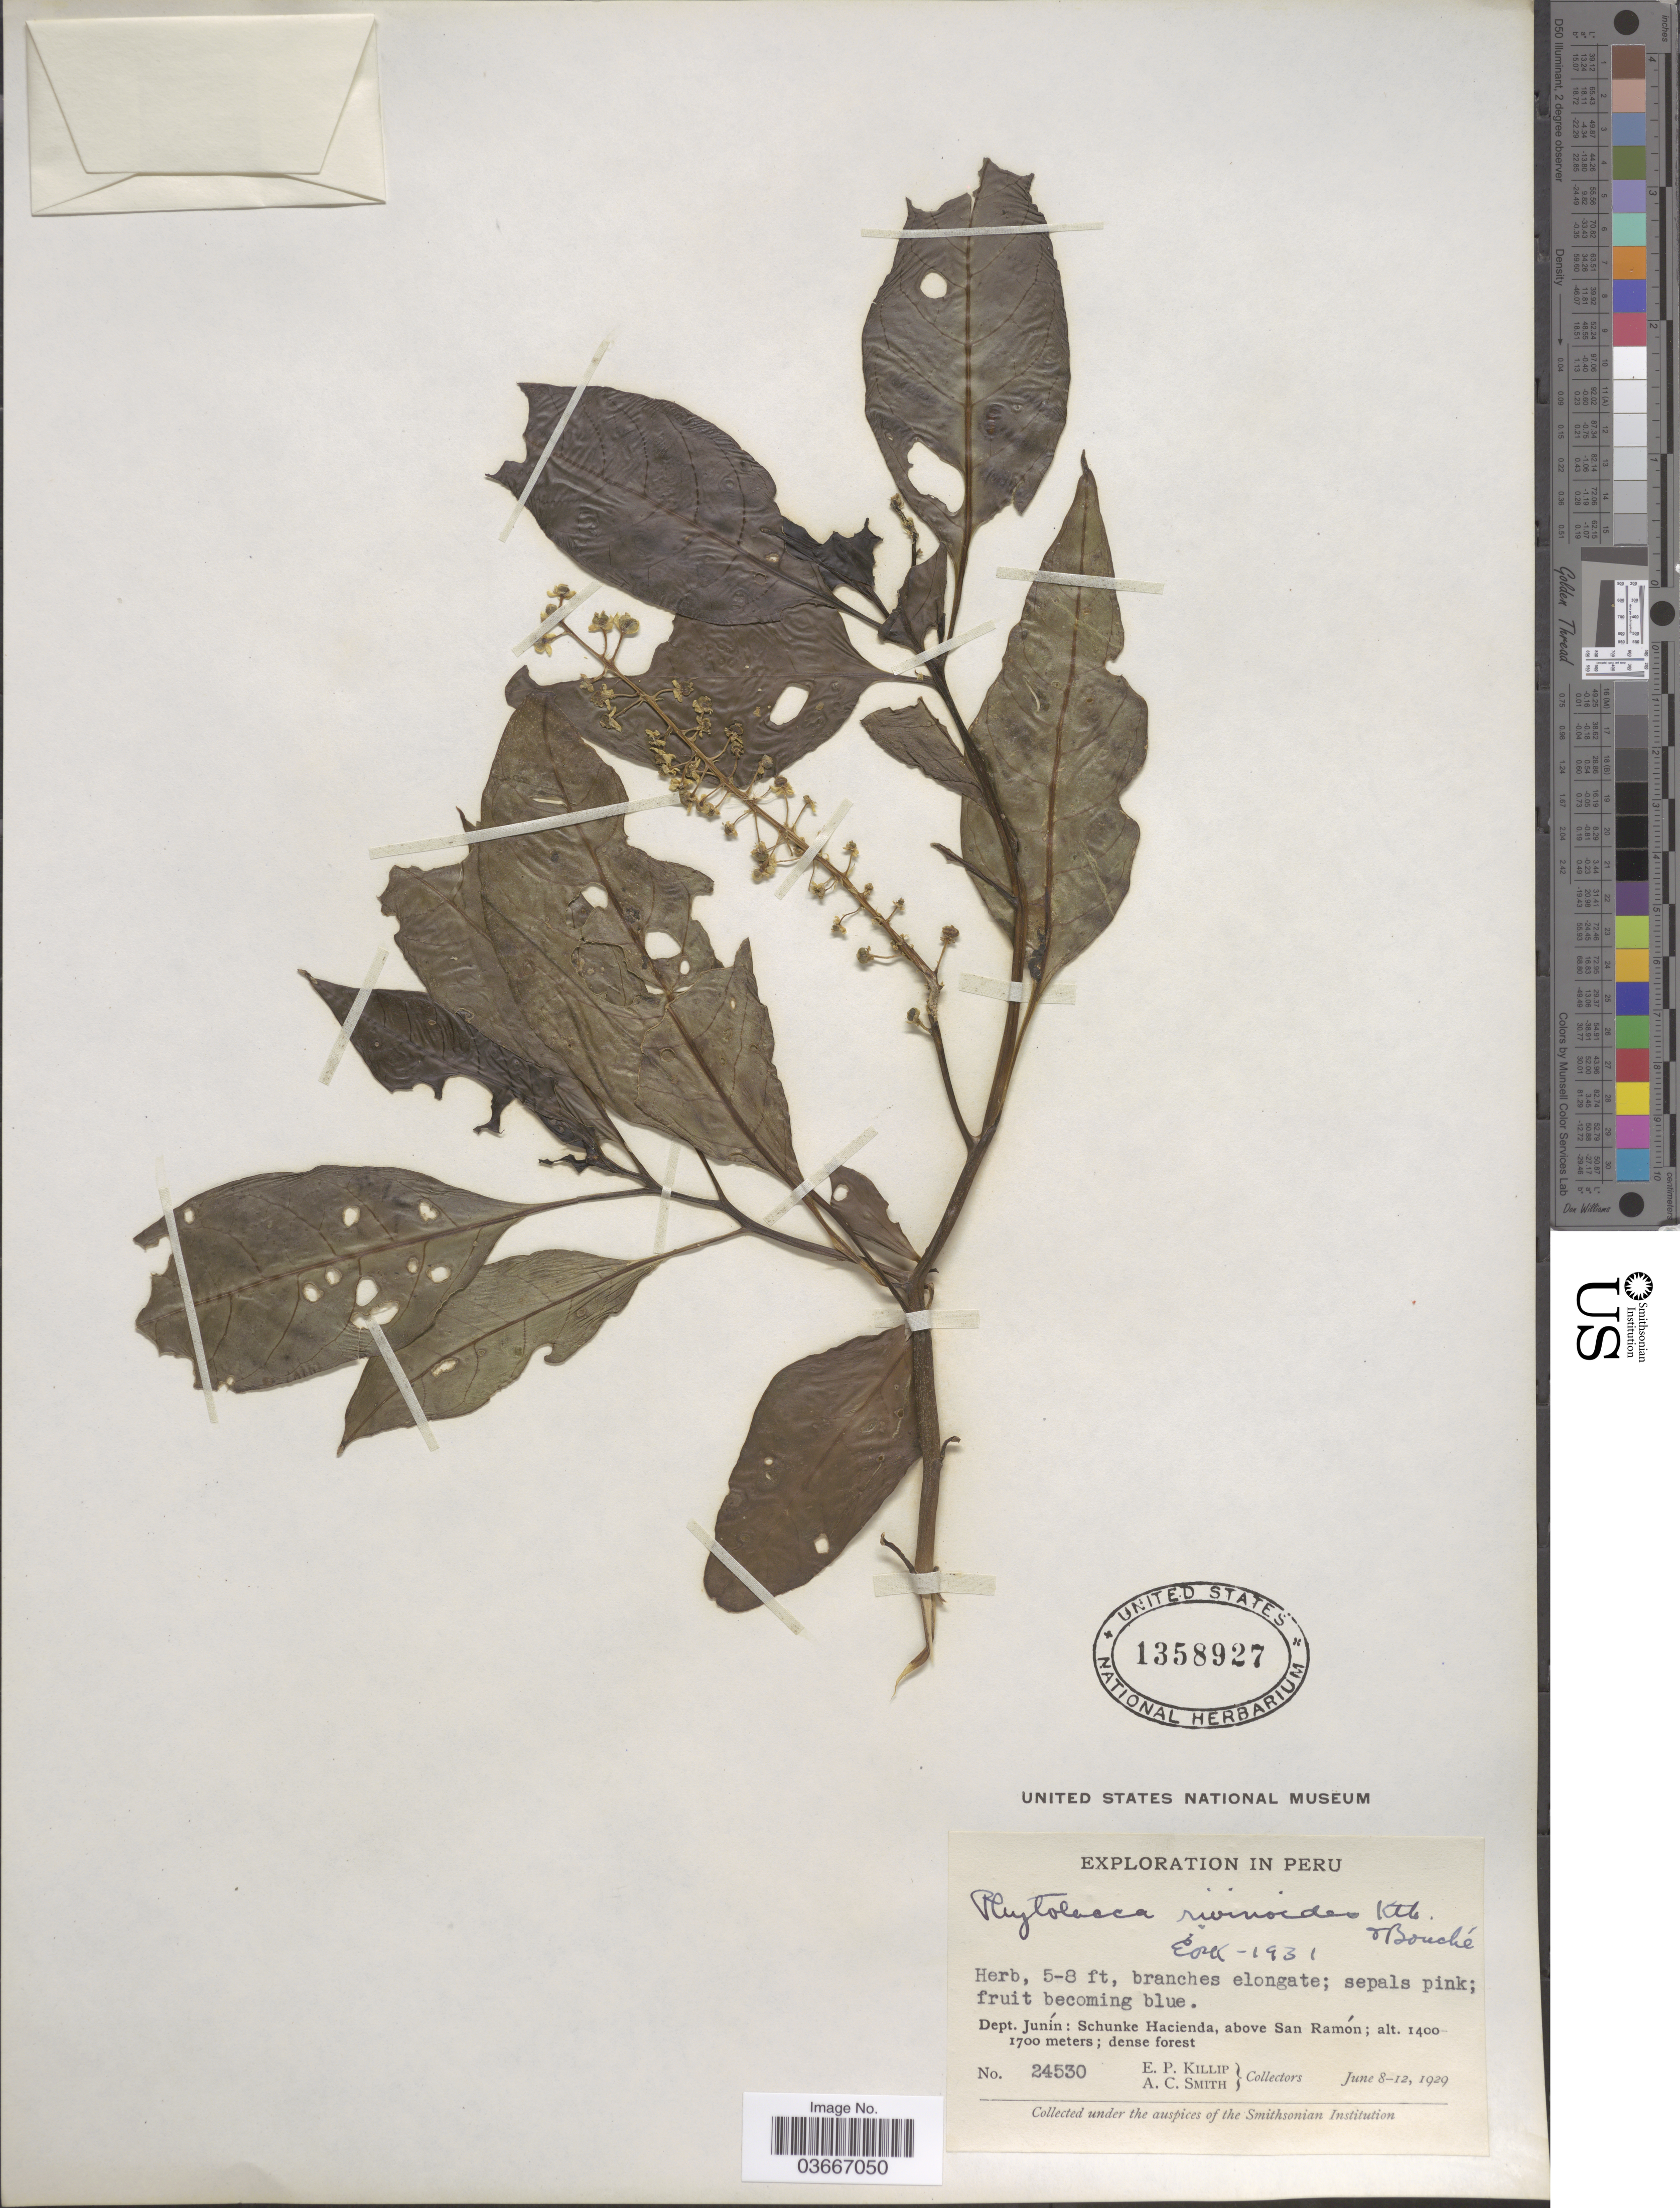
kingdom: Plantae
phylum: Tracheophyta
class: Magnoliopsida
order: Caryophyllales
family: Phytolaccaceae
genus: Phytolacca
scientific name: Phytolacca rivinoides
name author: Kunth & C.D. Bouché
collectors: E. P. Killip & A. C. Smith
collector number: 24530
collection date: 1929-06-08/1929-06-12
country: Peru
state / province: Junín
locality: Dept. Junín: Schunke Hacienda, above San Ramón.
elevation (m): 1400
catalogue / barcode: US 1358927